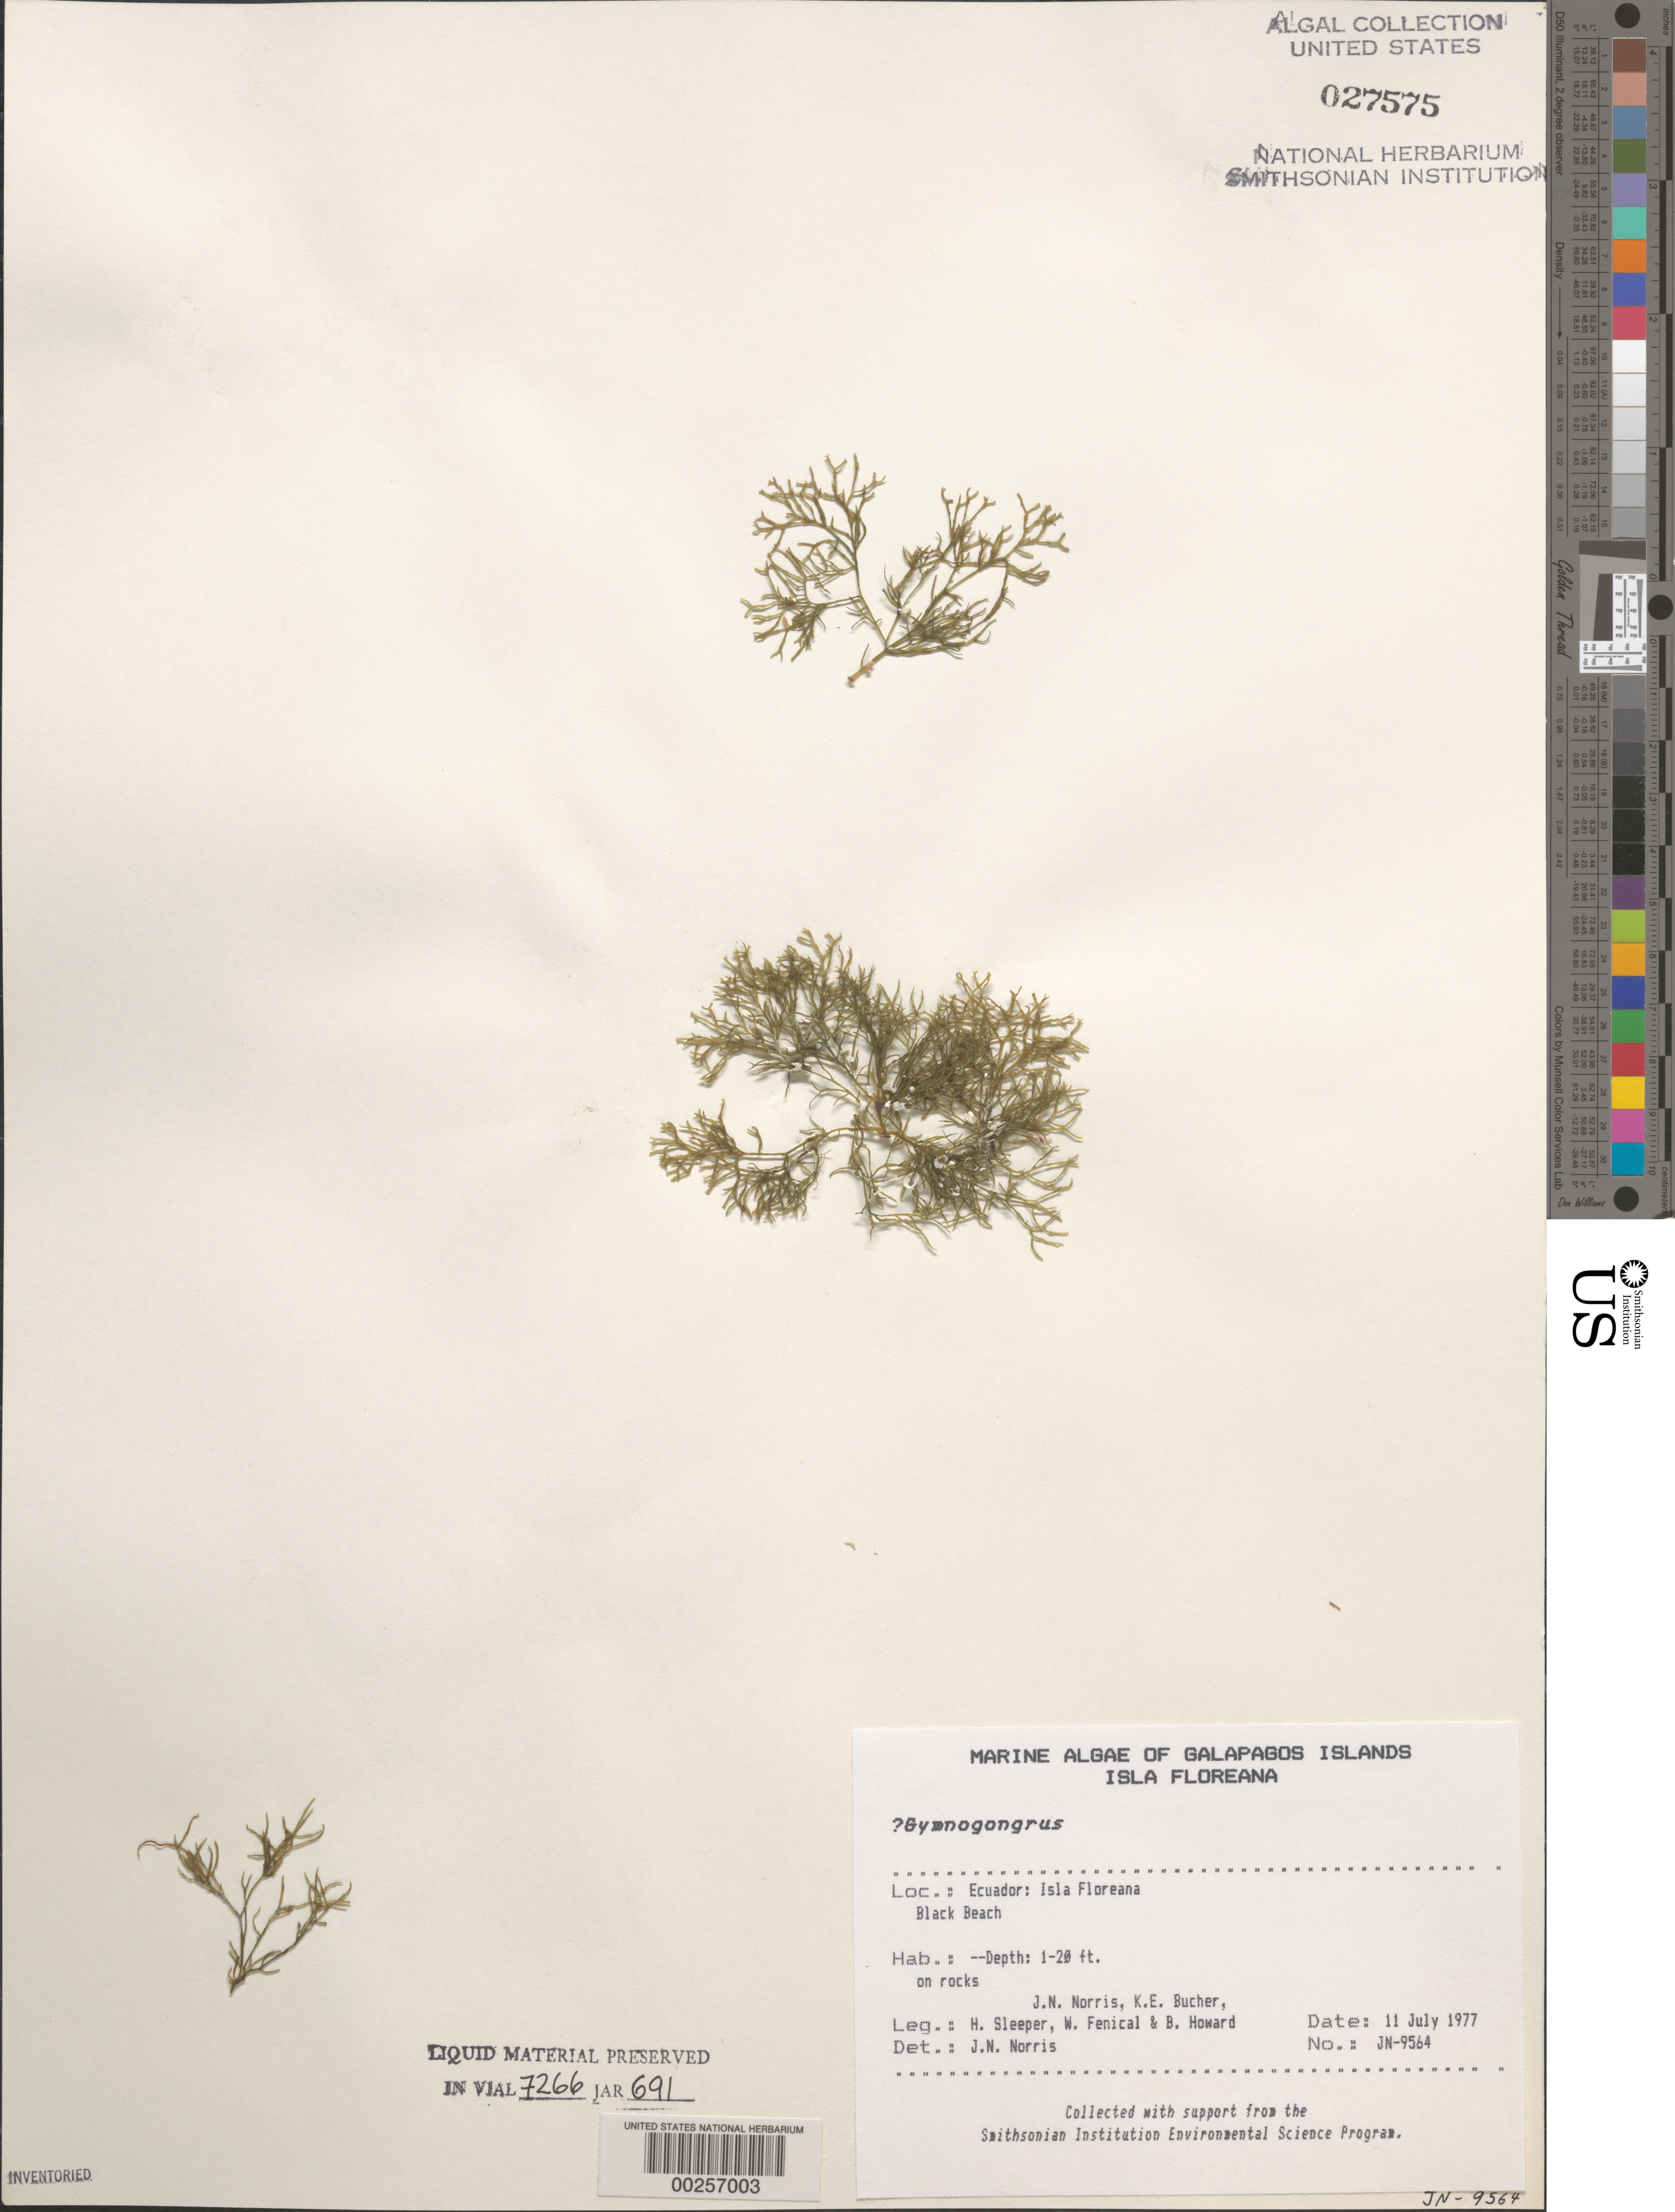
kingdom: Plantae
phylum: Rhodophyta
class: Florideophyceae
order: Gigartinales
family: Phyllophoraceae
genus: Gymnogongrus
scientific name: Gymnogongrus sp.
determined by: Norris, James N.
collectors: J. N. Norris, K. E. Bucher, H. Sleeper, W. Fenical & B. Howard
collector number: JN-9564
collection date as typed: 11 Jul 1977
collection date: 1977-07-11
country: Ecuador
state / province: Colón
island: Floreana [Charles, Santa Maria]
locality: Black Beach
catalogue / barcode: US 27575